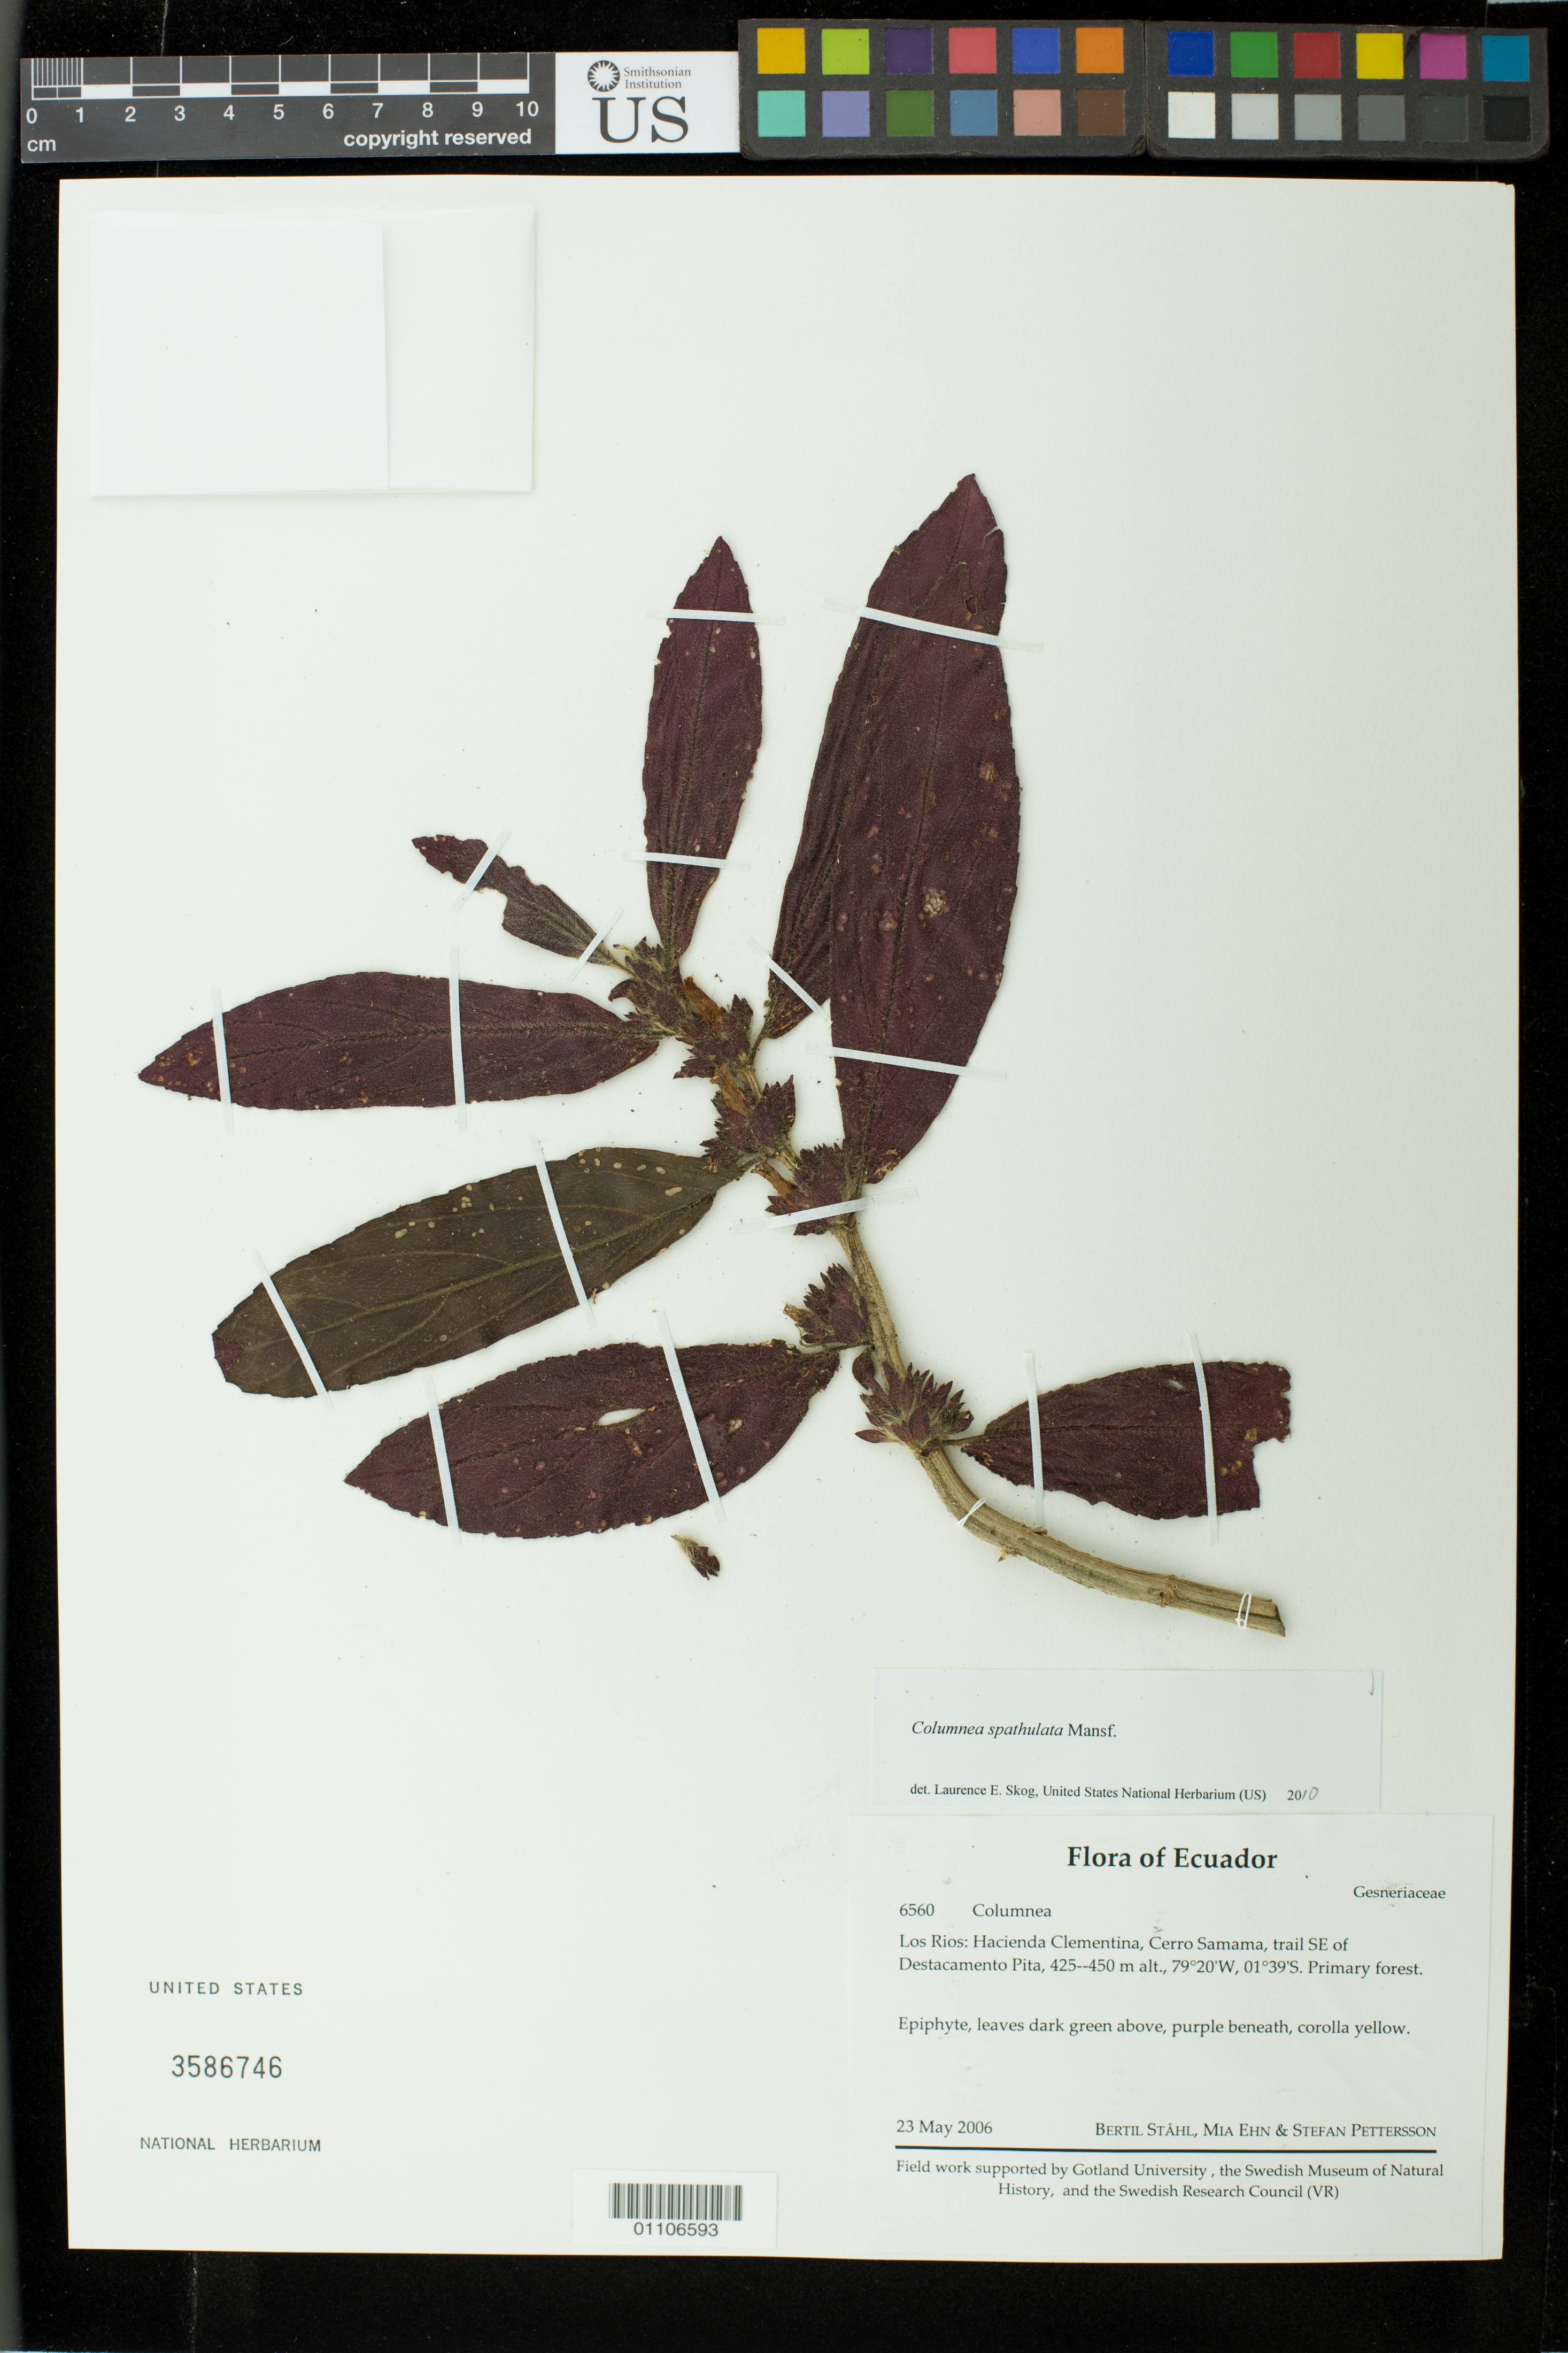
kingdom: Plantae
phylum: Tracheophyta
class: Magnoliopsida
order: Lamiales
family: Gesneriaceae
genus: Columnea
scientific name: Columnea spathulata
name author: Mansf.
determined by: Skog, Laurence E.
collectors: B. Ståhl, M. Ehn & S. Pettersson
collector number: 6560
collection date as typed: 23 May 2006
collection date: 2006-05-23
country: Ecuador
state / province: Los Ríos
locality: Los Ríos: Hacienda Clementina, trail SE of Destacamento Pita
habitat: Primary forest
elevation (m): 425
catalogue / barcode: US 3586746